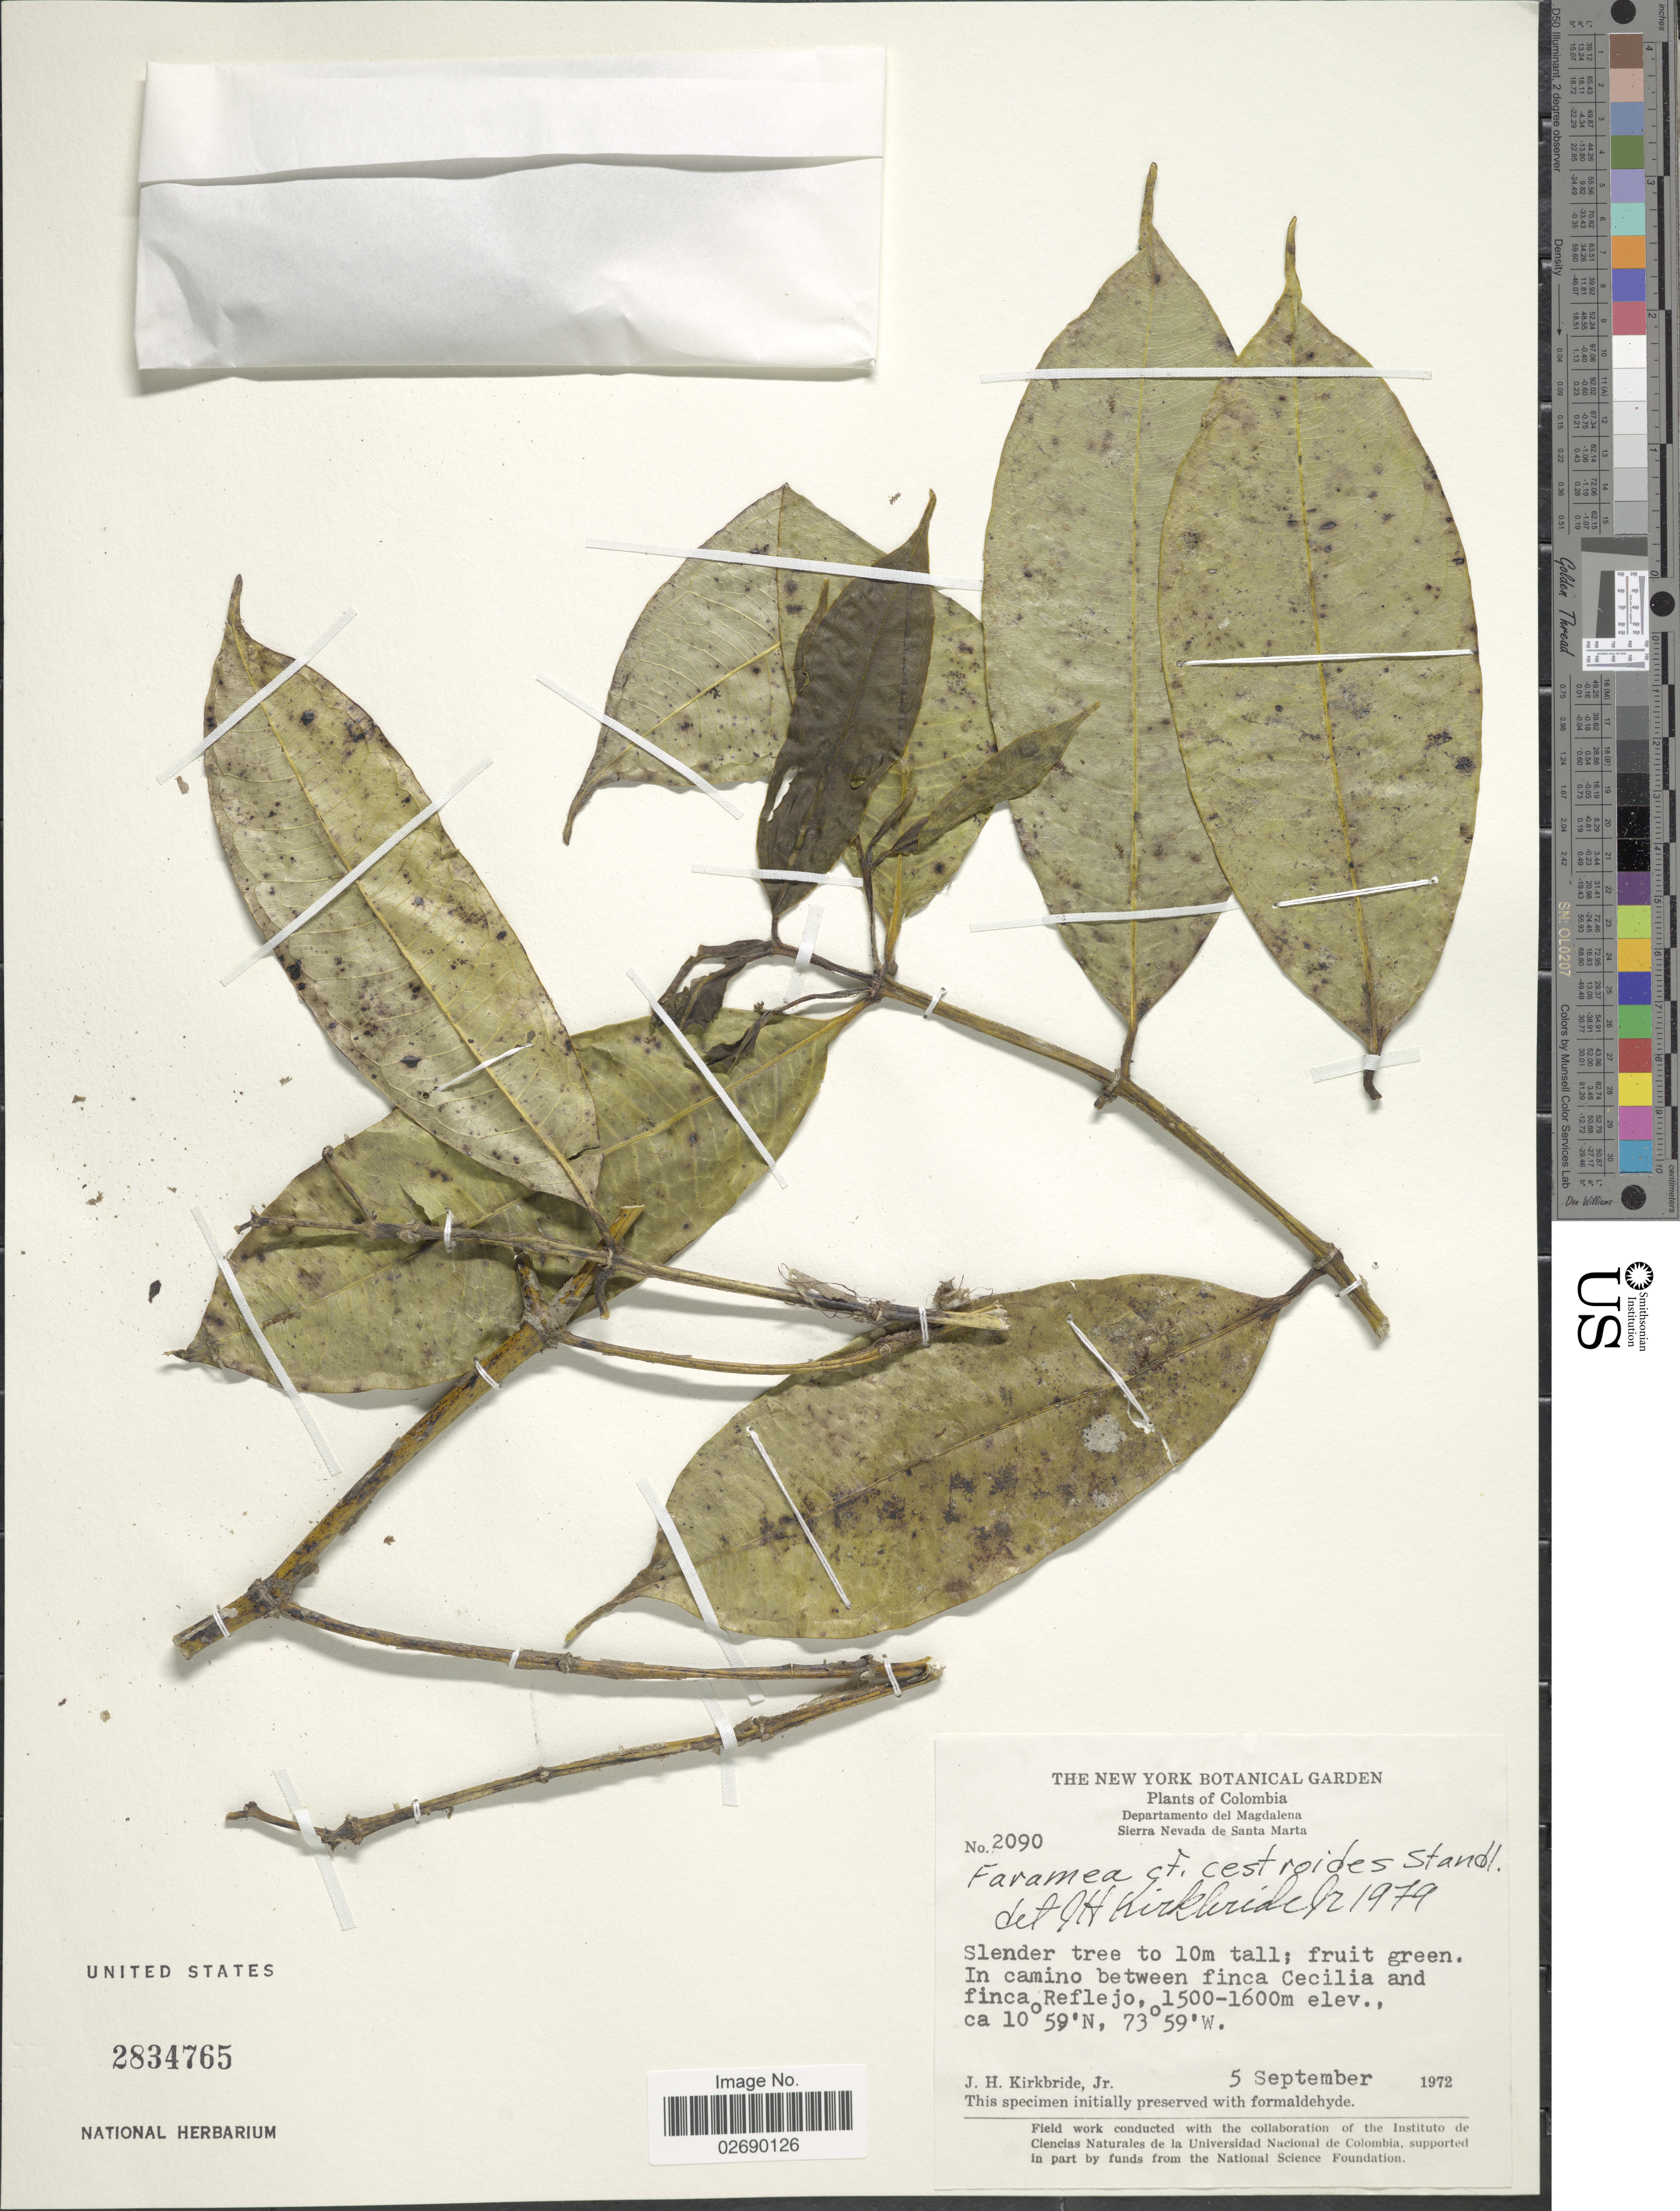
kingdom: Plantae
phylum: Tracheophyta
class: Magnoliopsida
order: Gentianales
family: Rubiaceae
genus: Faramea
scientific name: Faramea cestroides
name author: Standl.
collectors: J. H. Kirkbride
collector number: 2090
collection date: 1972-09-05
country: Colombia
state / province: Magdalena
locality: Sierra Nevada de Santa Maria. Finca Cecilia and finca Reflejo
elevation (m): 1500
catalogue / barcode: US 2834765